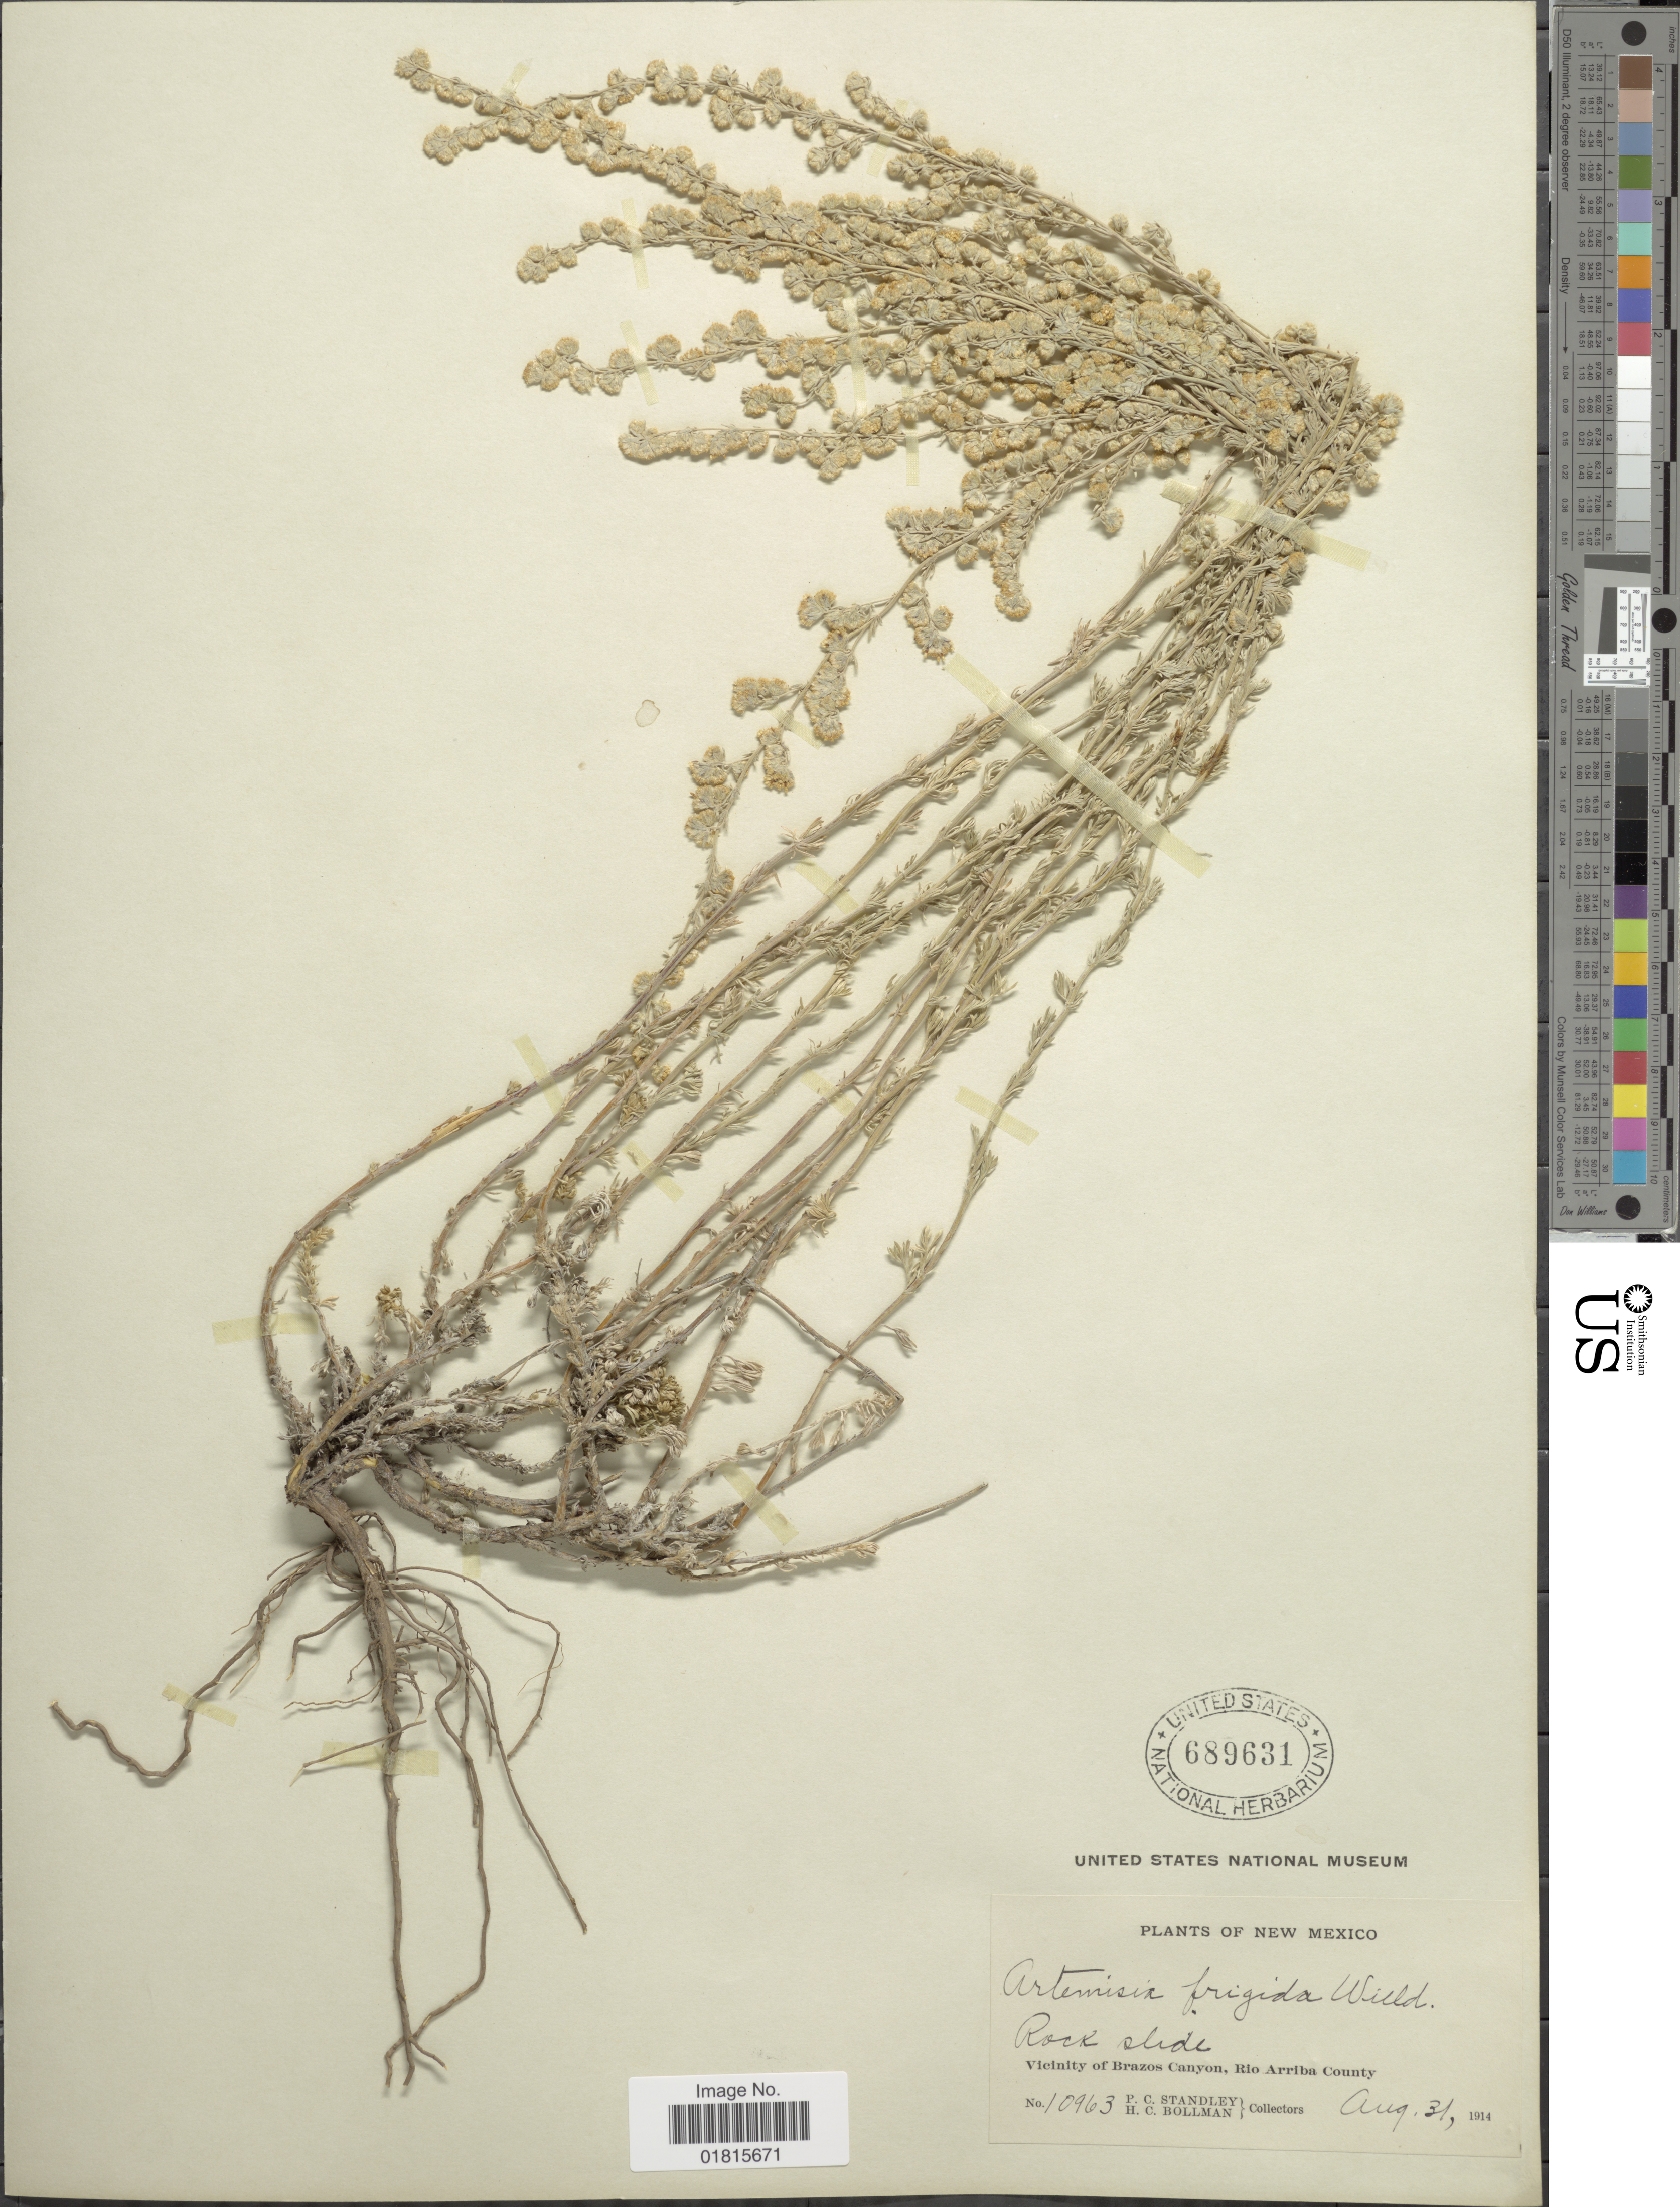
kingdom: Plantae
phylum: Tracheophyta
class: Magnoliopsida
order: Asterales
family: Asteraceae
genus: Artemisia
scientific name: Artemisia frigida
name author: Willd.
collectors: P. C. Standley & H. C. Bollman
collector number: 10963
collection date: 1914-08-31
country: United States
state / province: New Mexico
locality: Rock slide, Viicnity of Brazos Canyon, Rio Arriba County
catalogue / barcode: US 689631